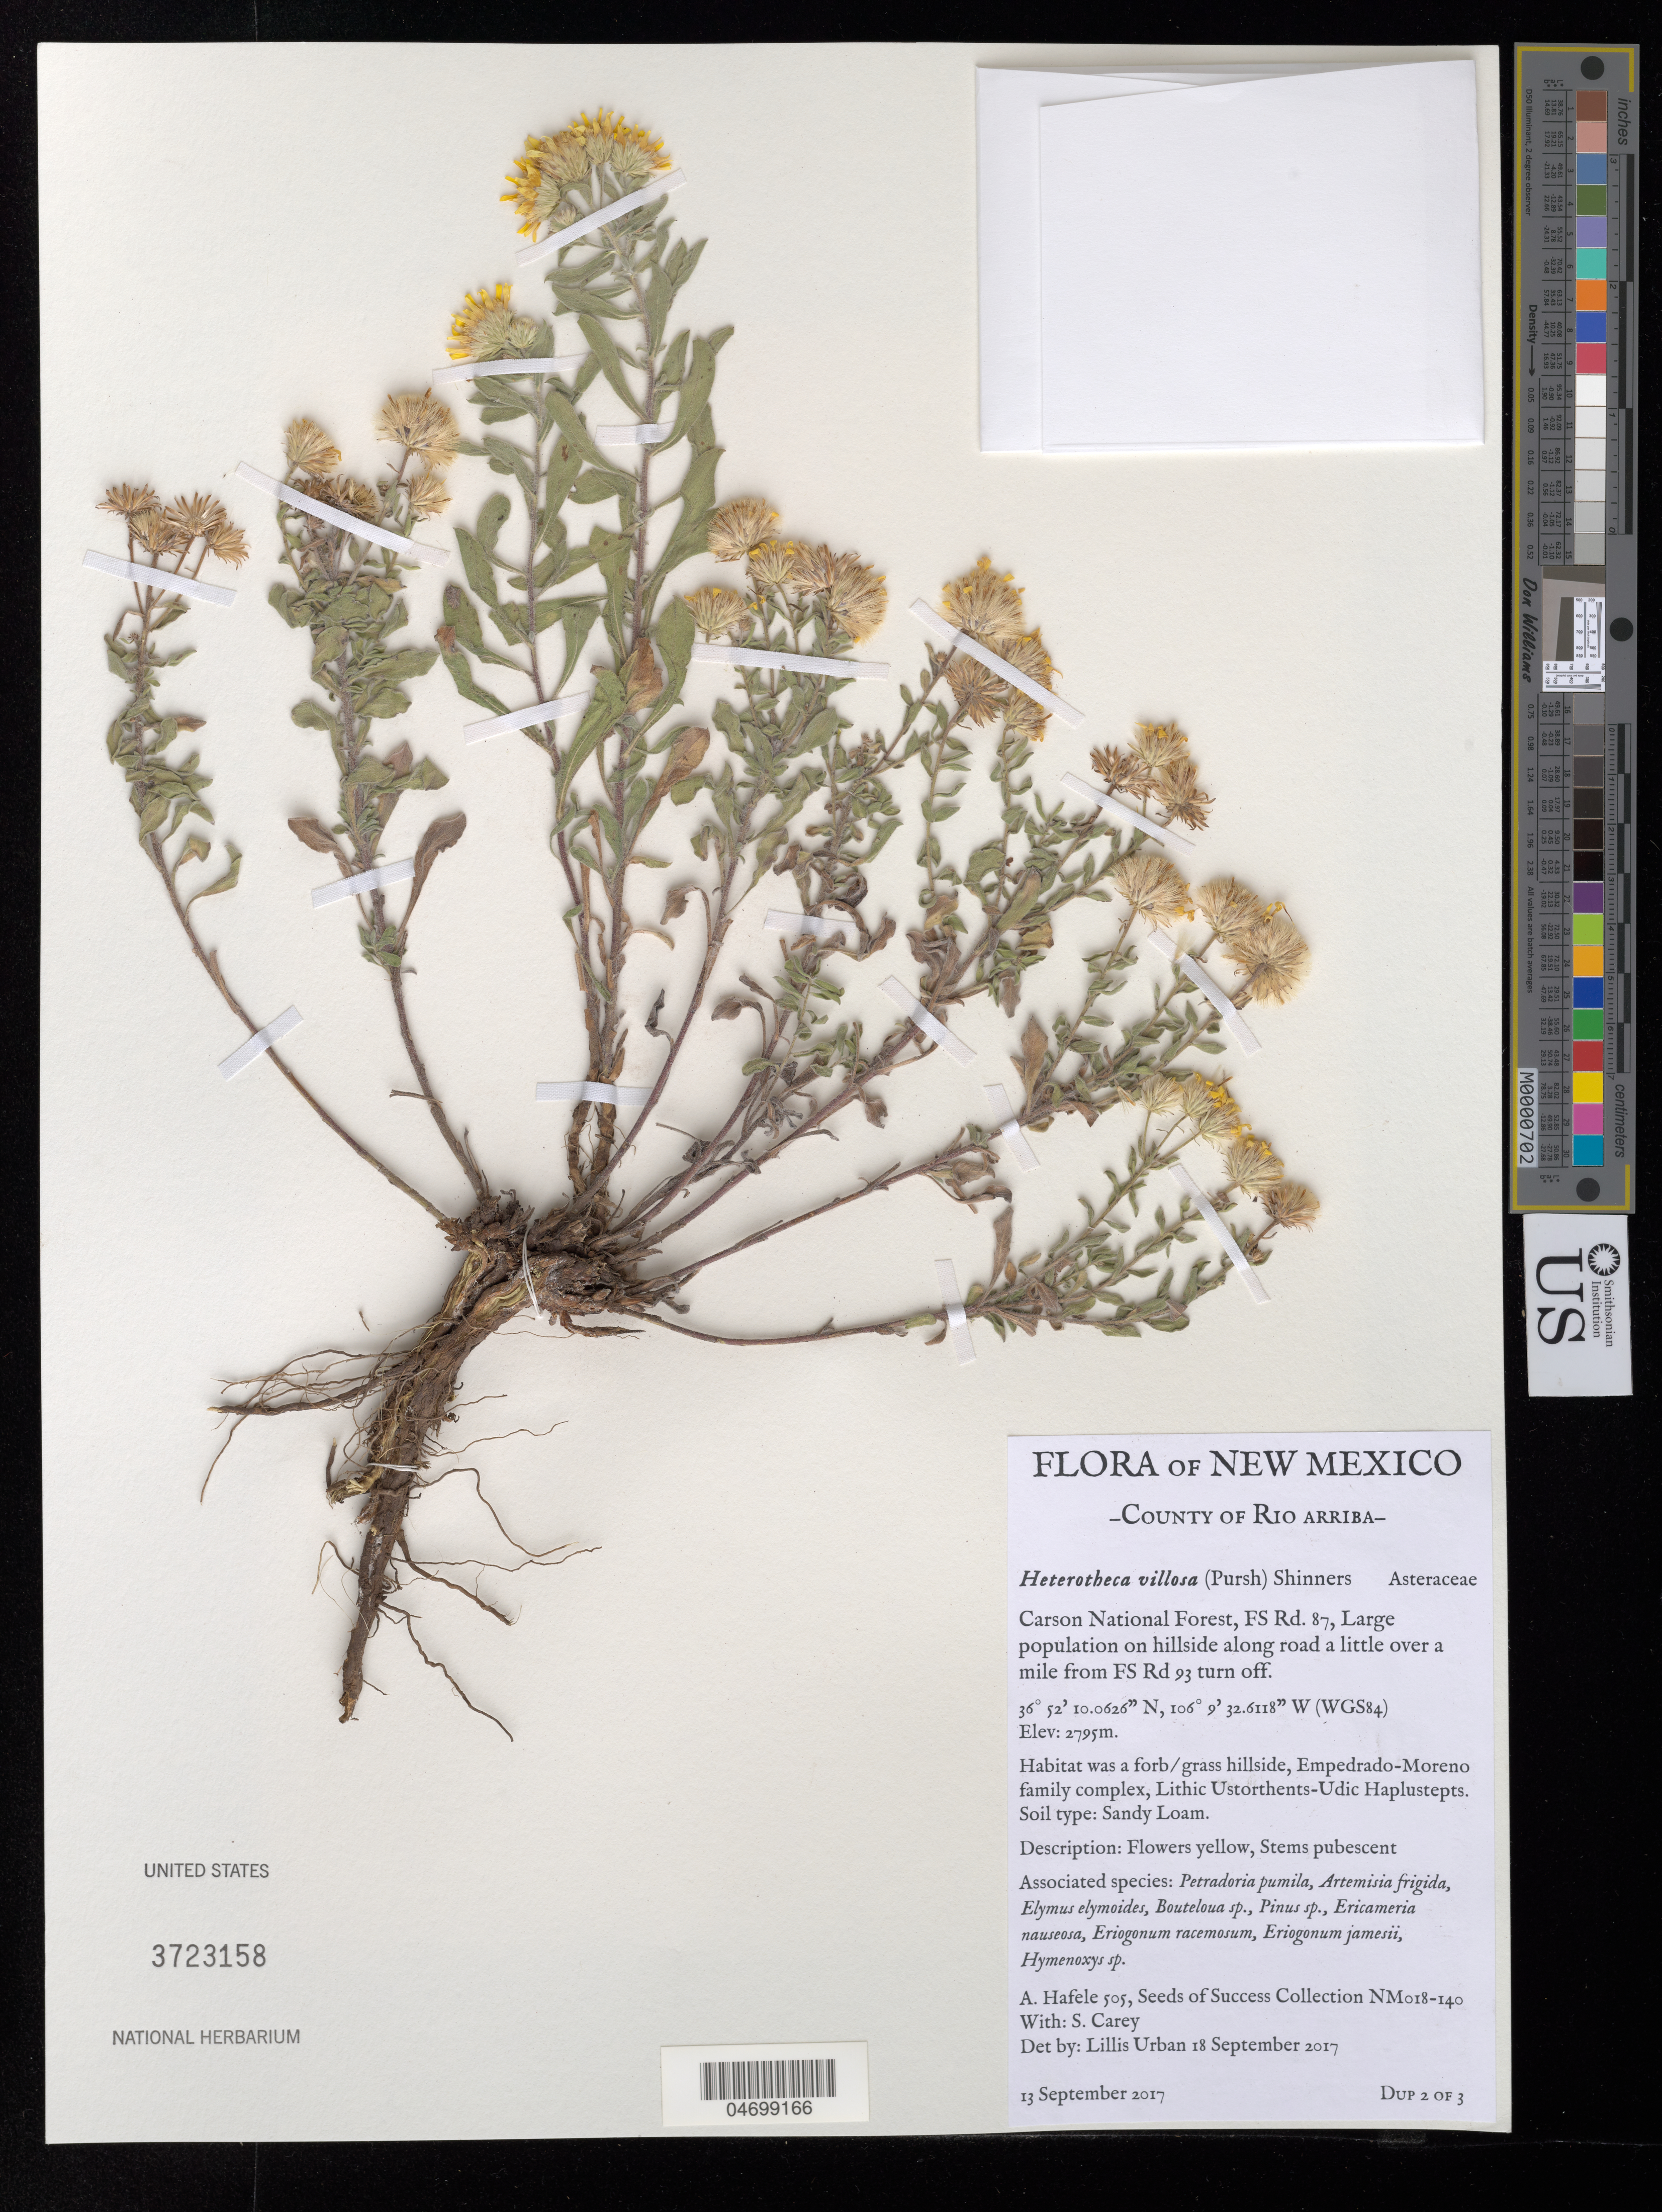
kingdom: Plantae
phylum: Tracheophyta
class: Magnoliopsida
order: Asterales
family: Asteraceae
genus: Heterotheca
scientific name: Heterotheca villosa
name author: (Pursh) Shinners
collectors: A. Hafele & S. Carey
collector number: NM018-140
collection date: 2017-09-13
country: United States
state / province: New Mexico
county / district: Rio Arriba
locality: Carson National Forest, On a hillside about 13 miles down FS Rd. 87, over a mile from FSRd 93 turn off.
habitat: Forb/grass hillside, Empedrado-Moreno family complex, Lithic Ustorthents-Udic Haplustepts. Sandy loam. With Petradoria pumila, Pinus sp., Bouteloua sp., etc.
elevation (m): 2795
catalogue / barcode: US 3723158